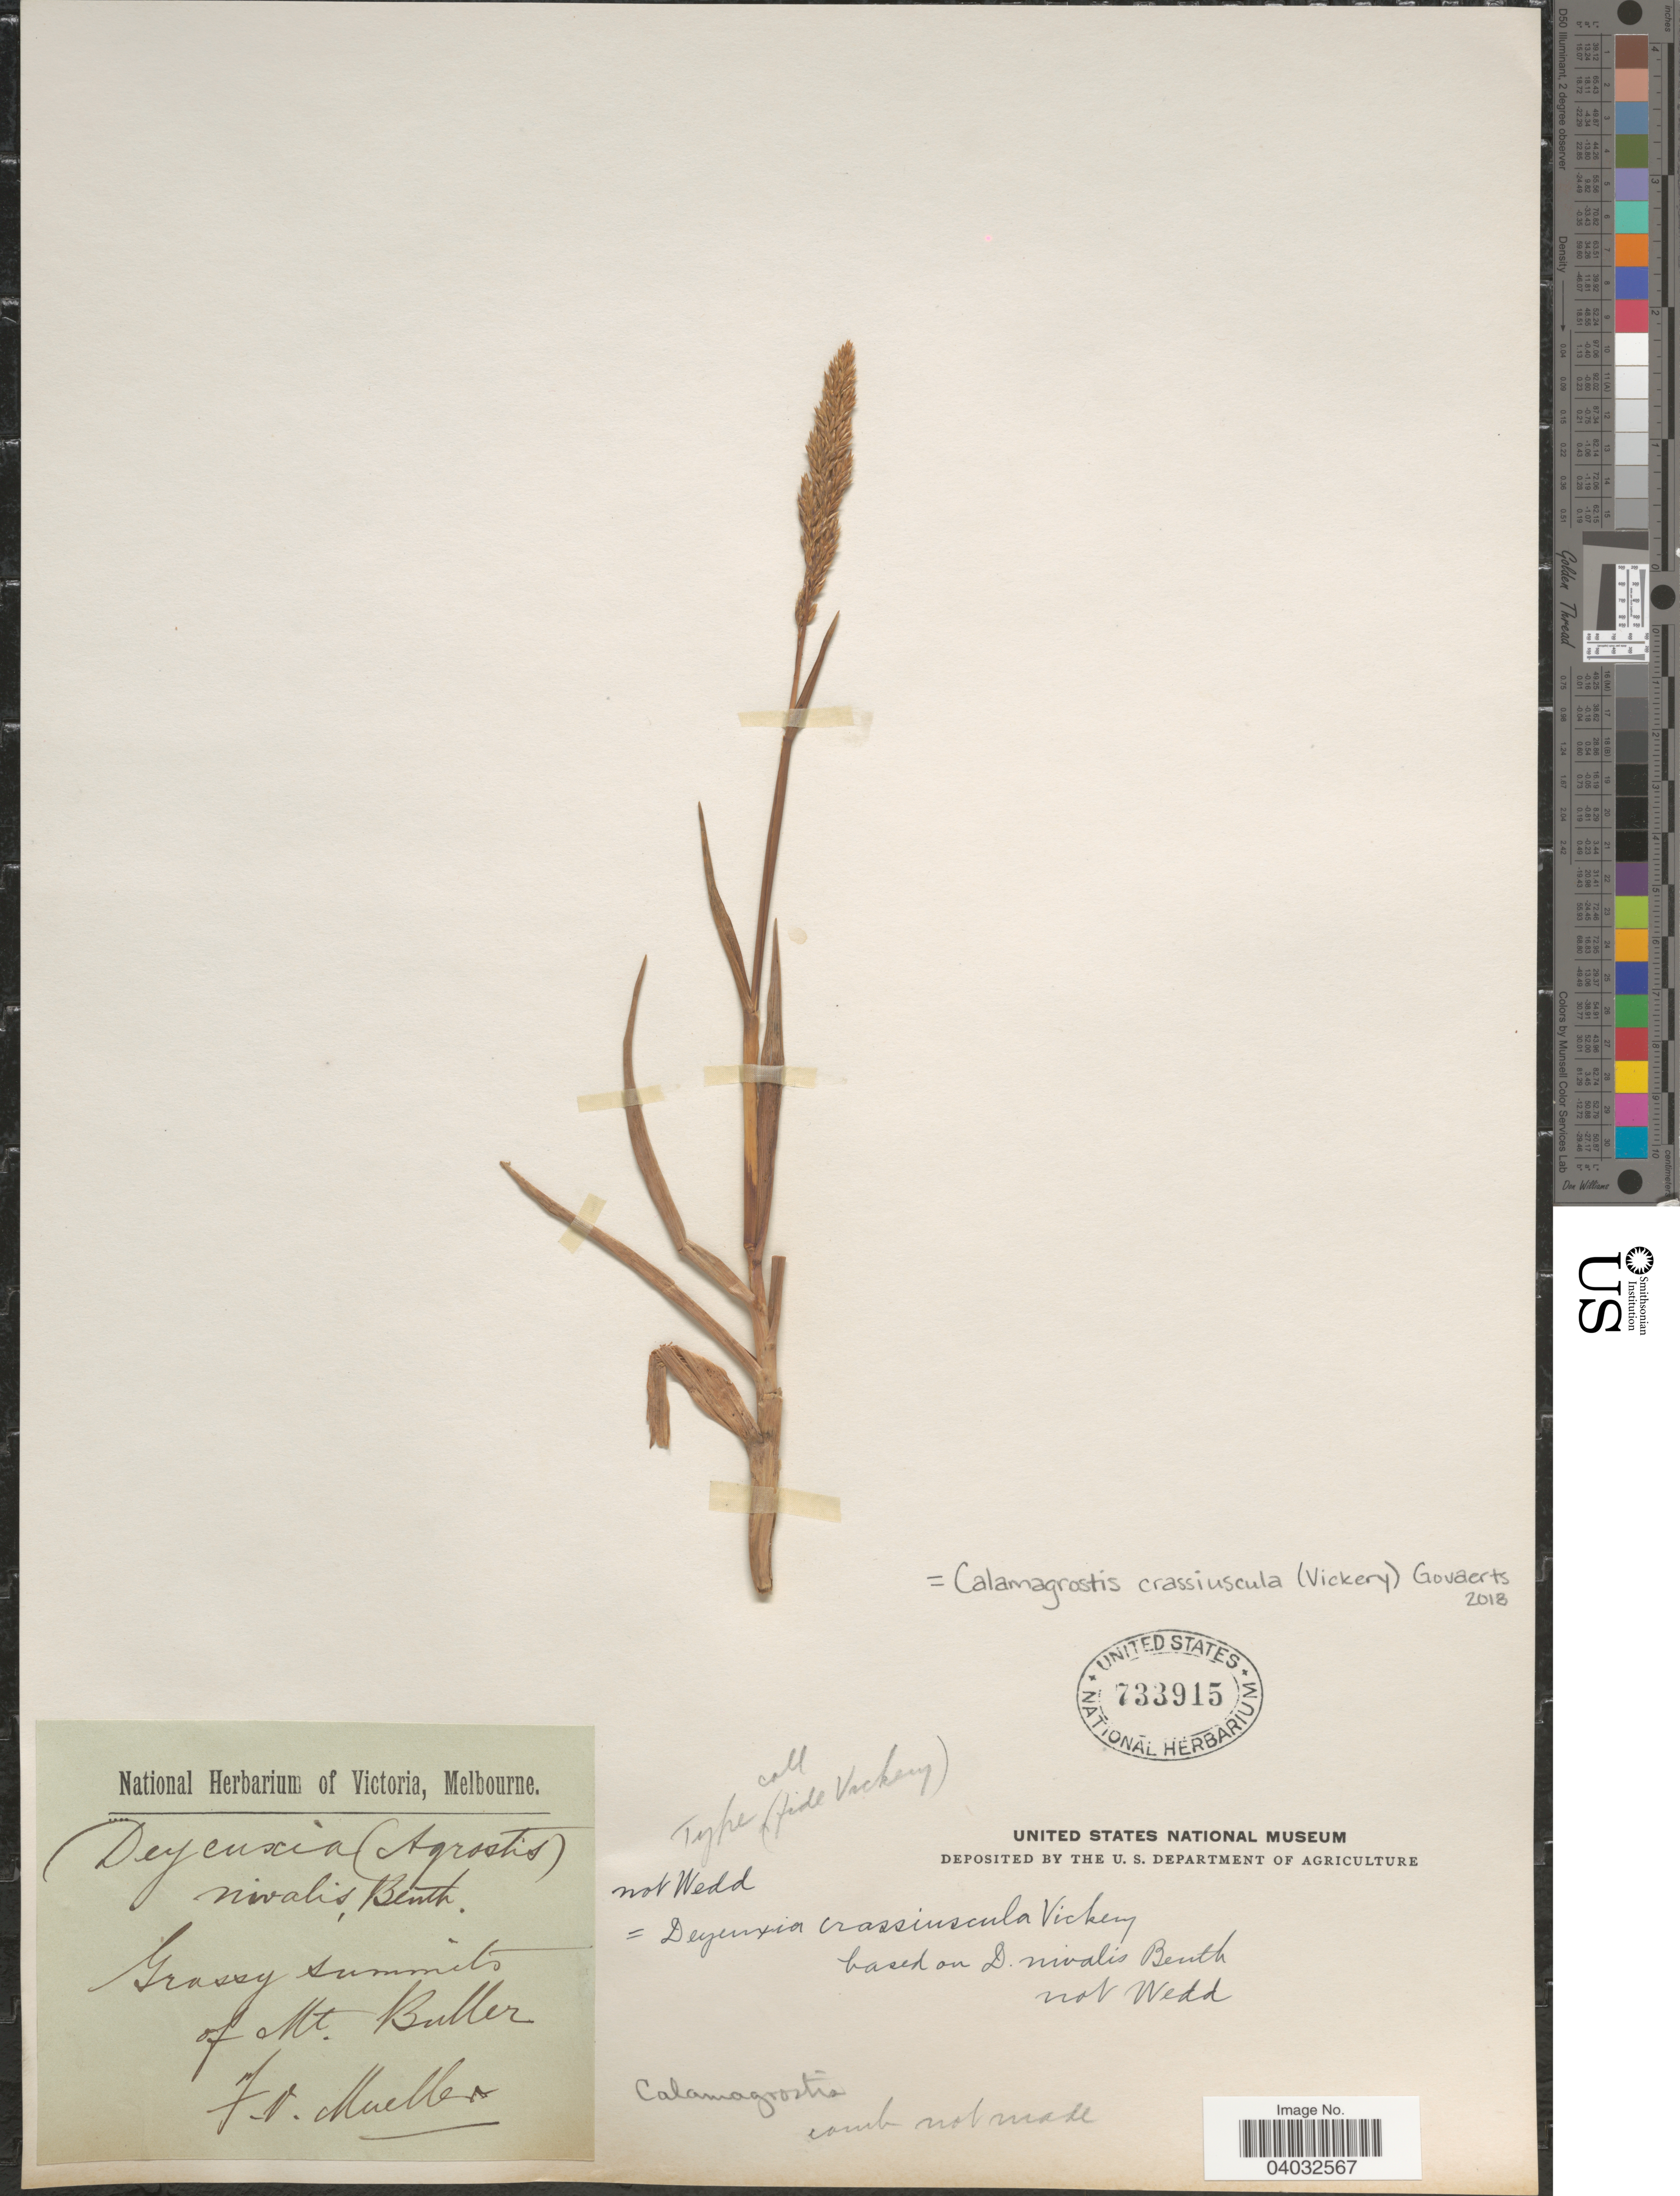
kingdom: Plantae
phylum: Tracheophyta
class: Liliopsida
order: Poales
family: Poaceae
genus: Calamagrostis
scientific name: Calamagrostis crassiuscula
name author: (Vickery) Govaerts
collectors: F. Mueller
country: Australia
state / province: Victoria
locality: Grassy summits of Mt. Buller.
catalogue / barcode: US 733915